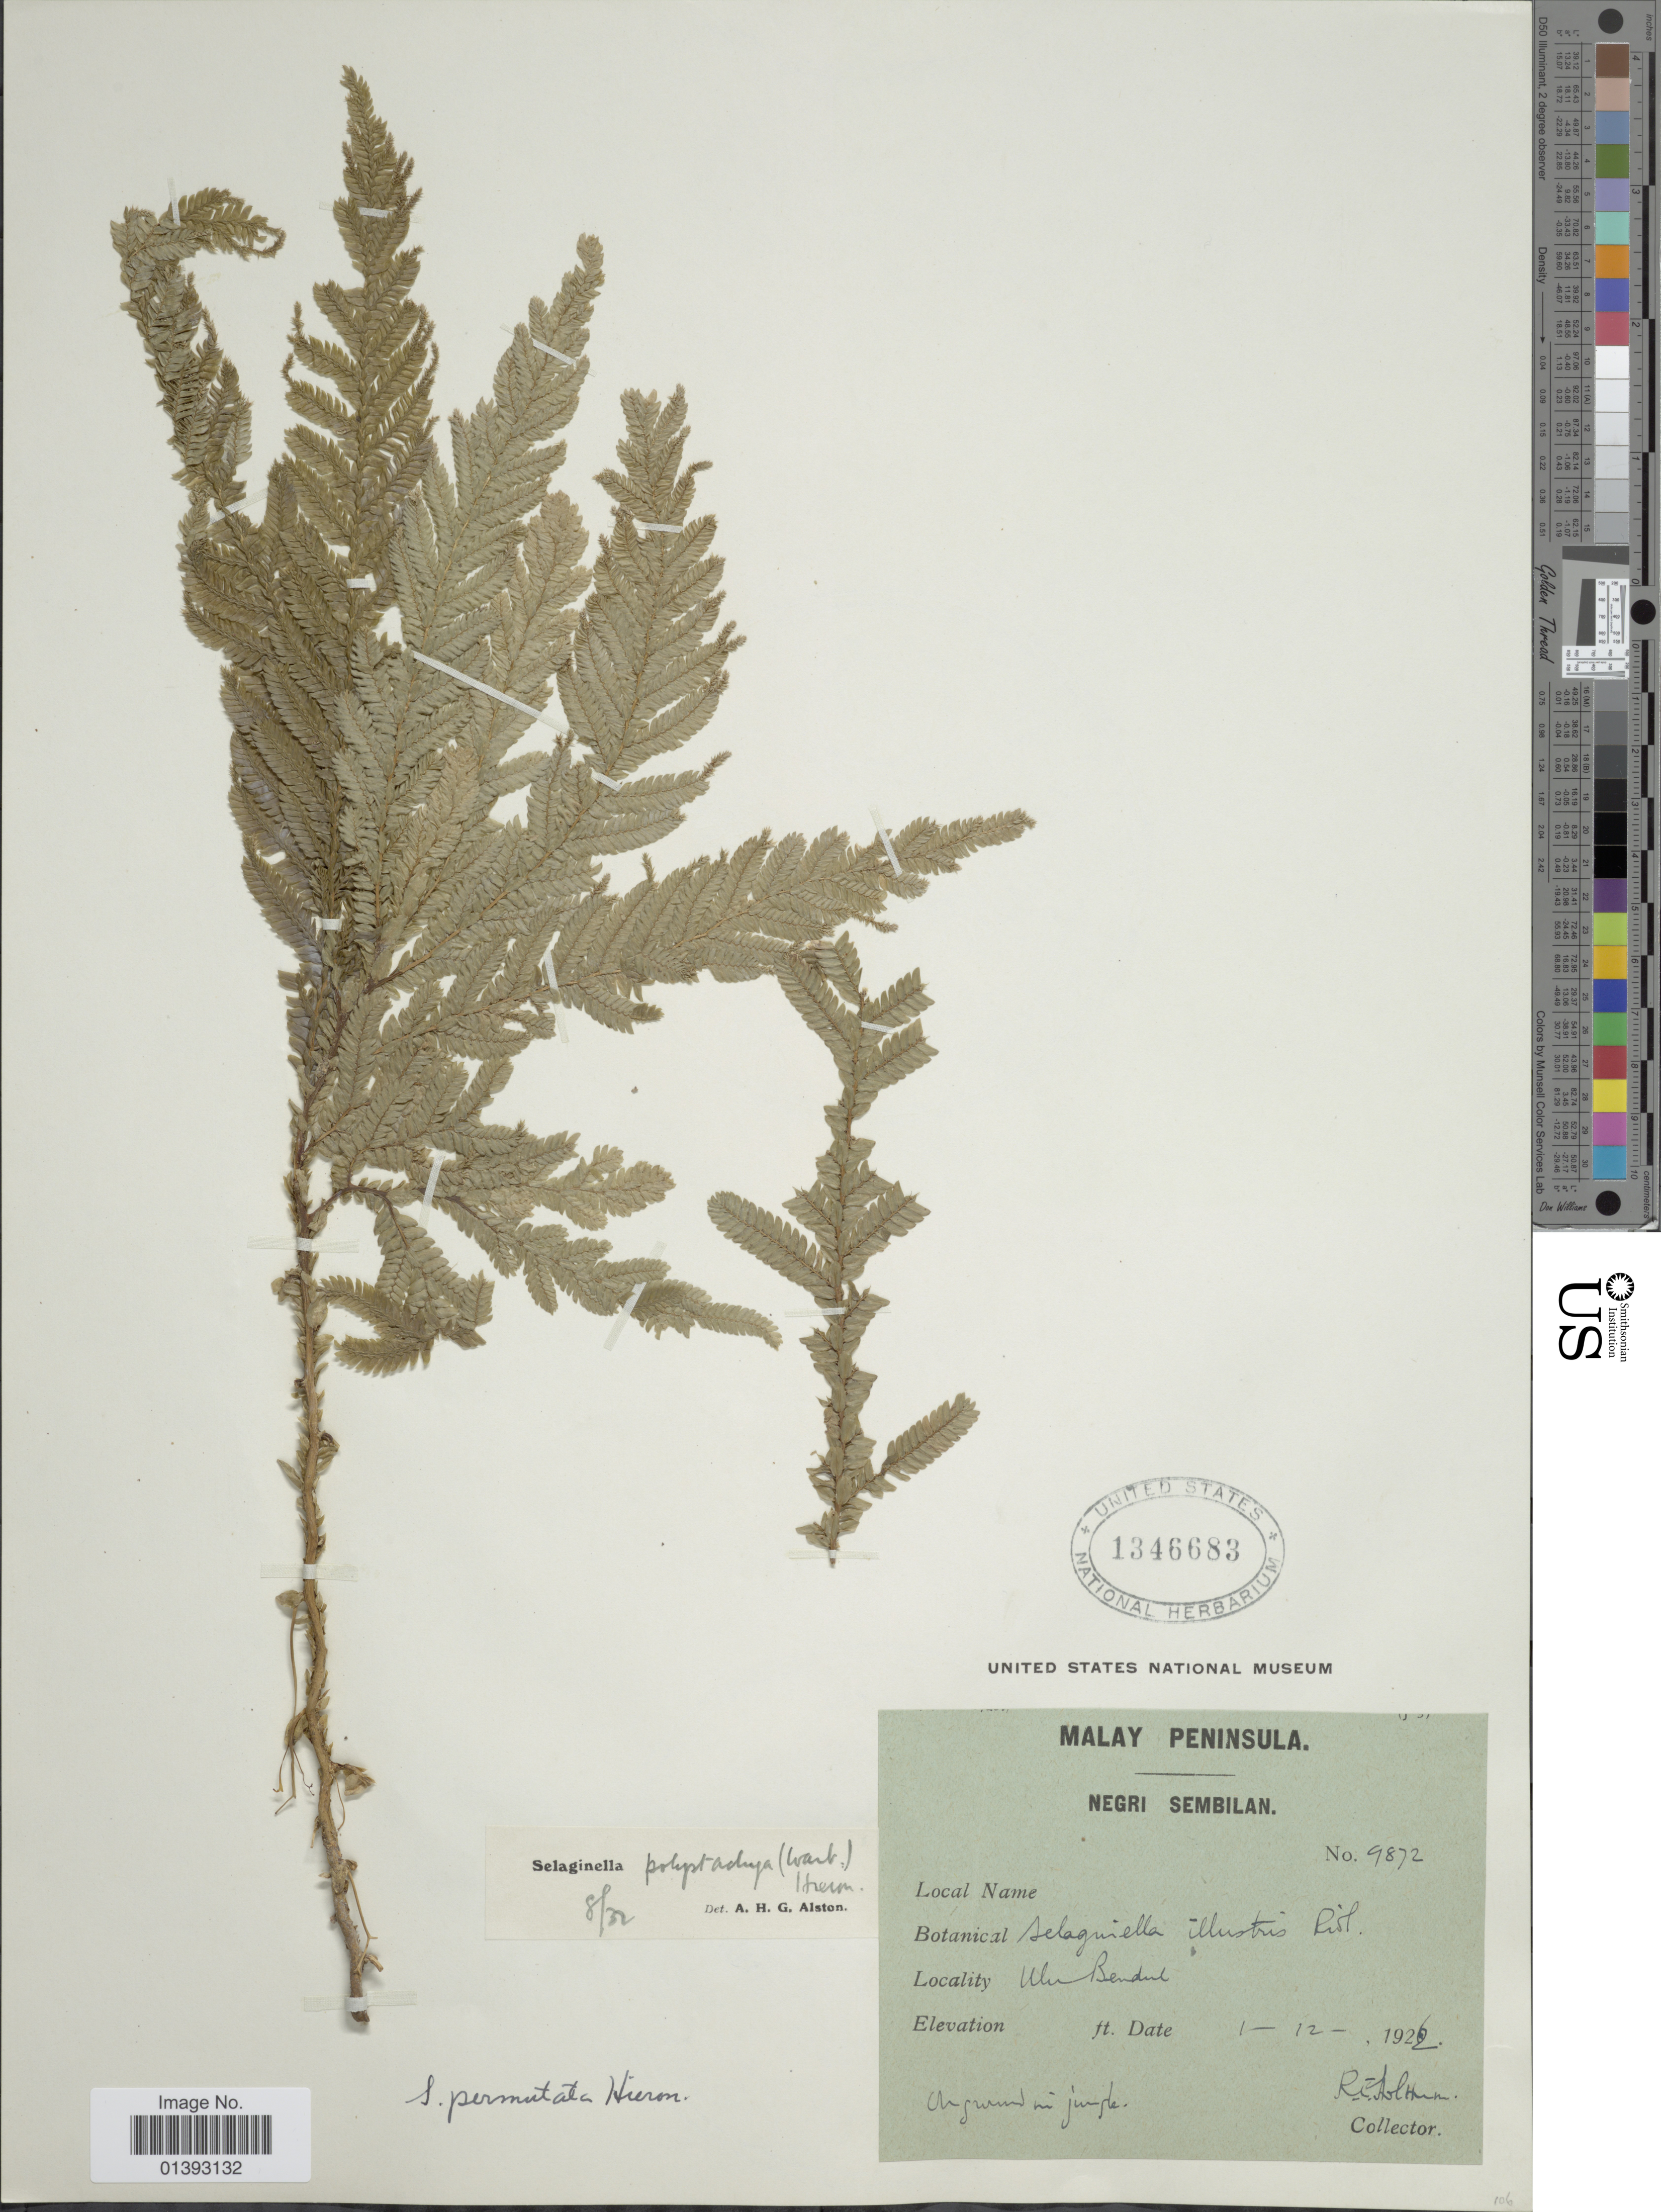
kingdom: Plantae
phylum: Tracheophyta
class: Lycopodiopsida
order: Selaginellales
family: Selaginellaceae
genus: Selaginella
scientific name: Selaginella permutata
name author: Hieron.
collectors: R. E. Holttum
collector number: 9872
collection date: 1922-12-01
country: Malaysia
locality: Malay Peninsula, Negri Sembilan, Ulu Bendul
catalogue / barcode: US 1346683